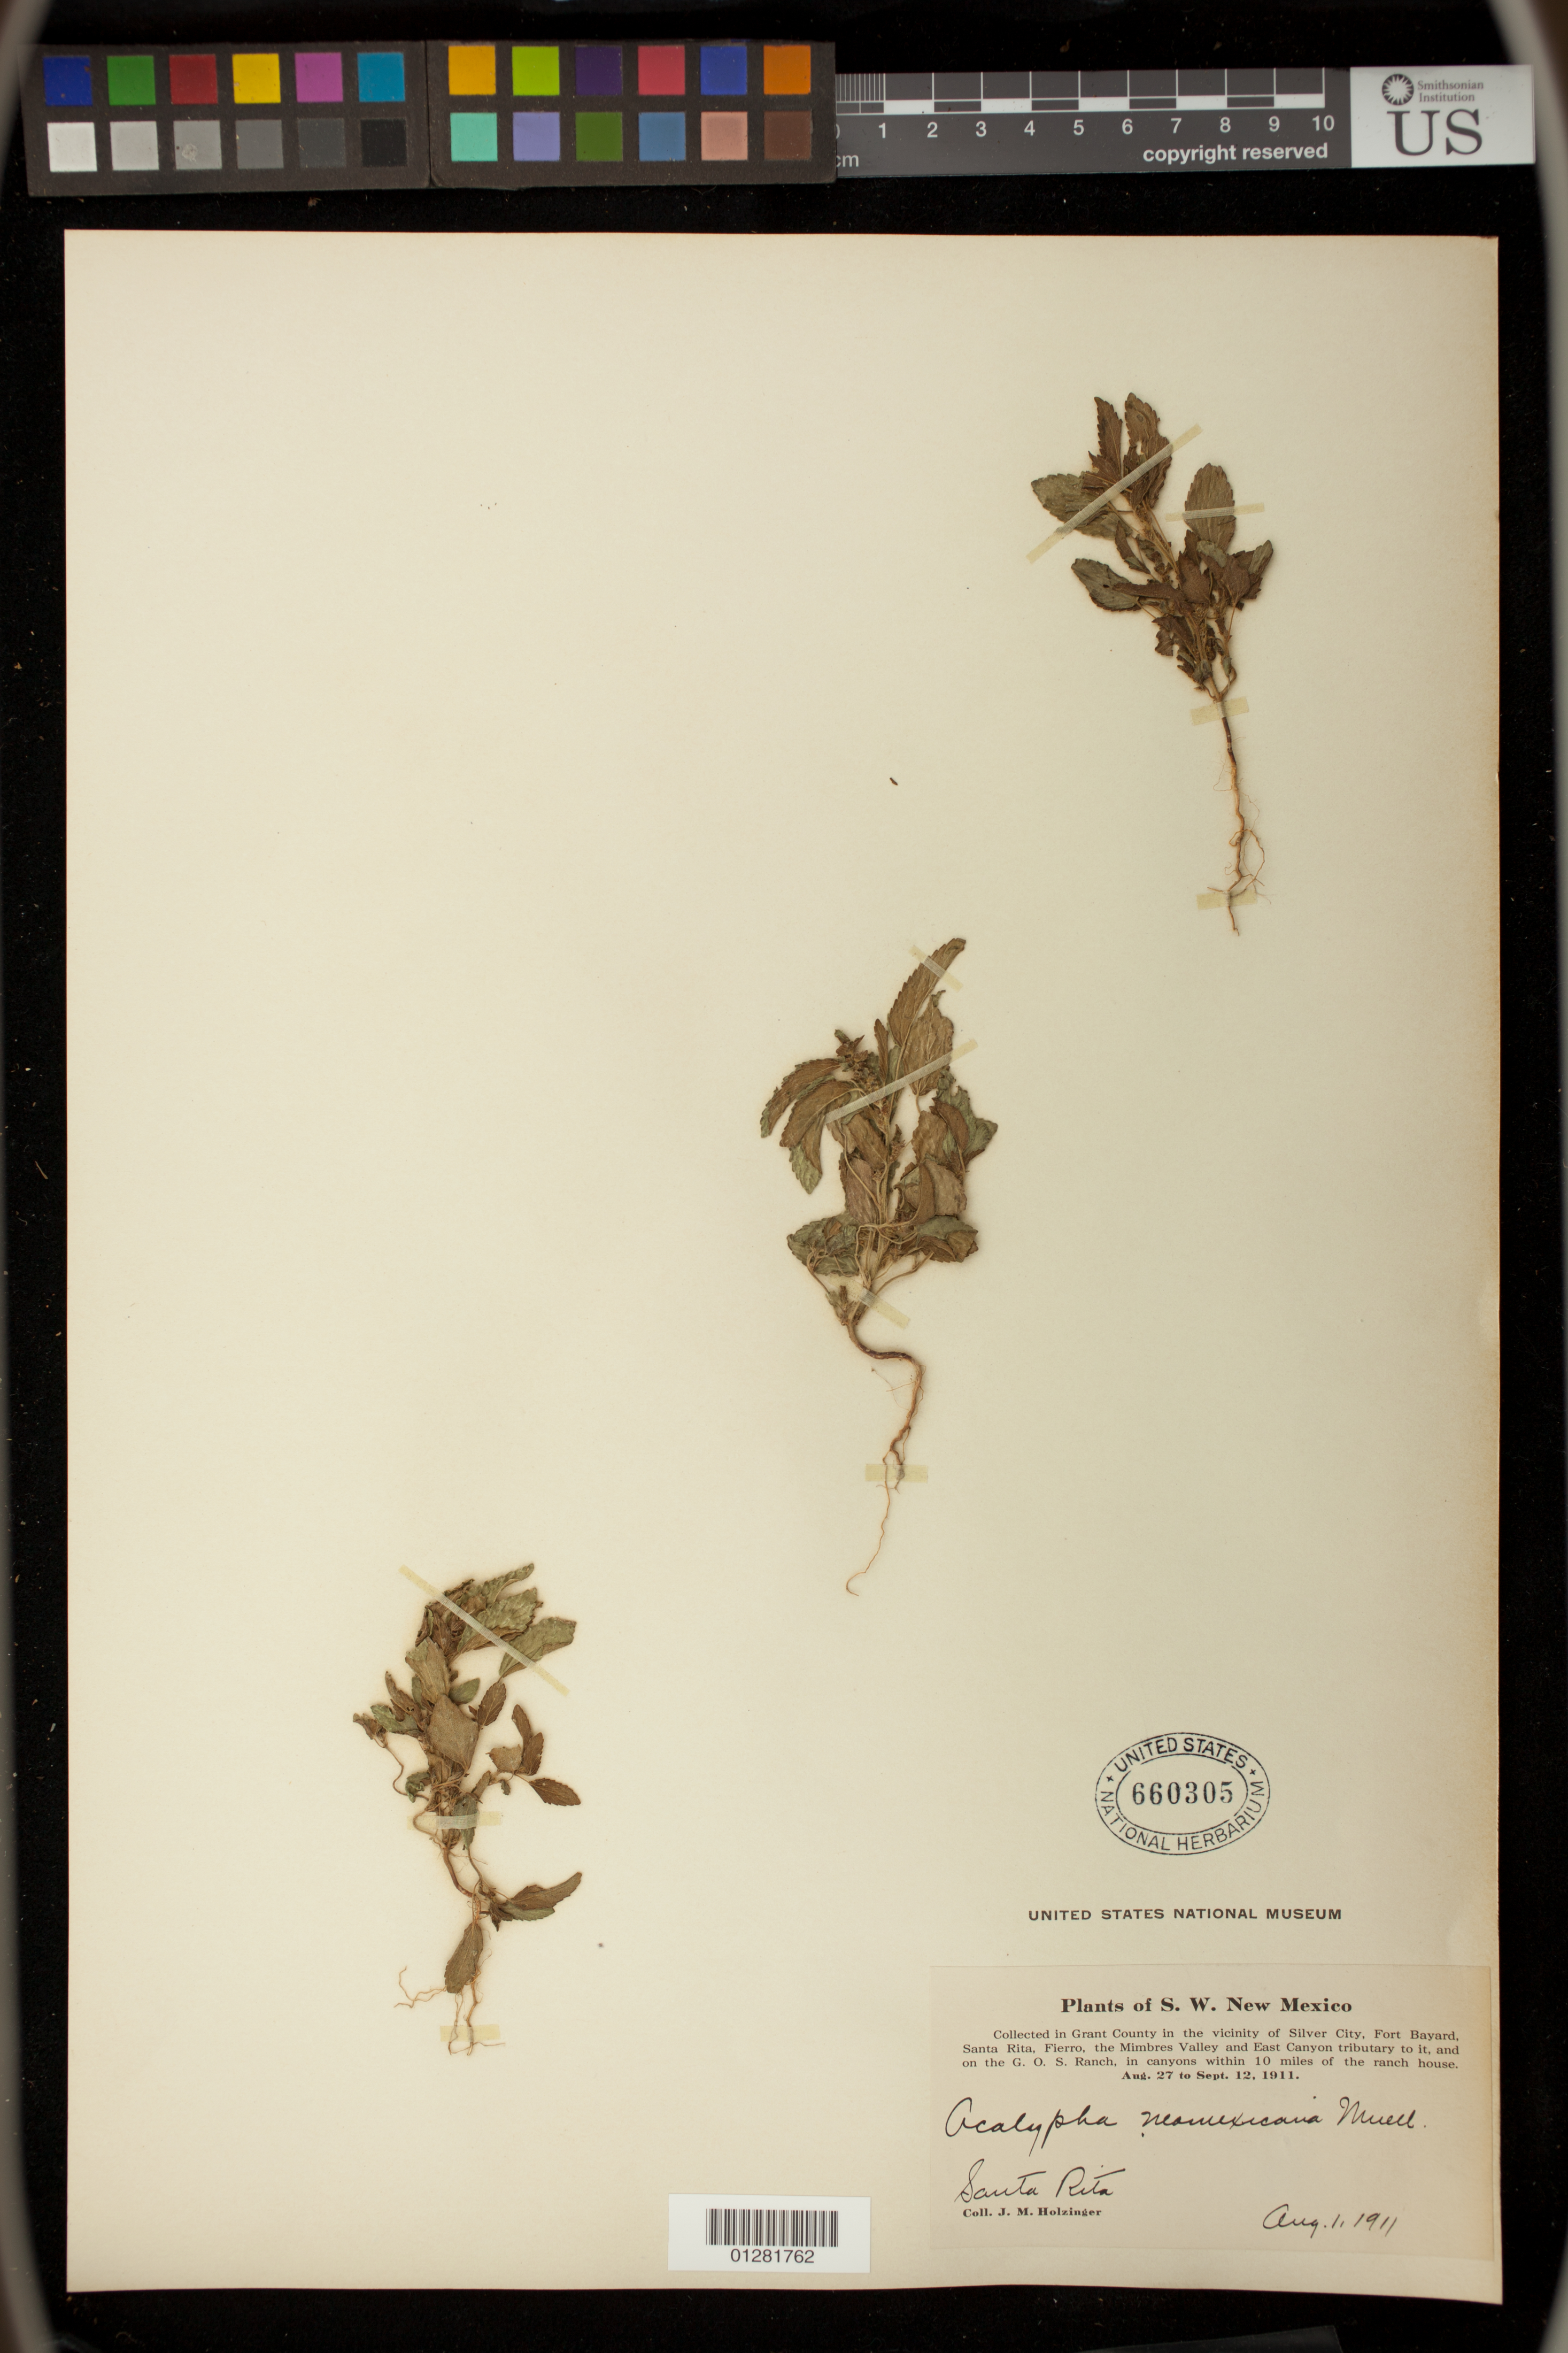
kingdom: Plantae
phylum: Tracheophyta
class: Magnoliopsida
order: Malpighiales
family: Euphorbiaceae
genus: Acalypha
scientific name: Acalypha neomexicana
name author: Müll. Arg.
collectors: J. M. Holzinger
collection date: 1911-08-01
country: United States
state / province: New Mexico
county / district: Grant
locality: vicinity of Silver City, Fort Bayard, Santa Rita, Fierro, the Mimbres Valley and East Canyon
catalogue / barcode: US 660305